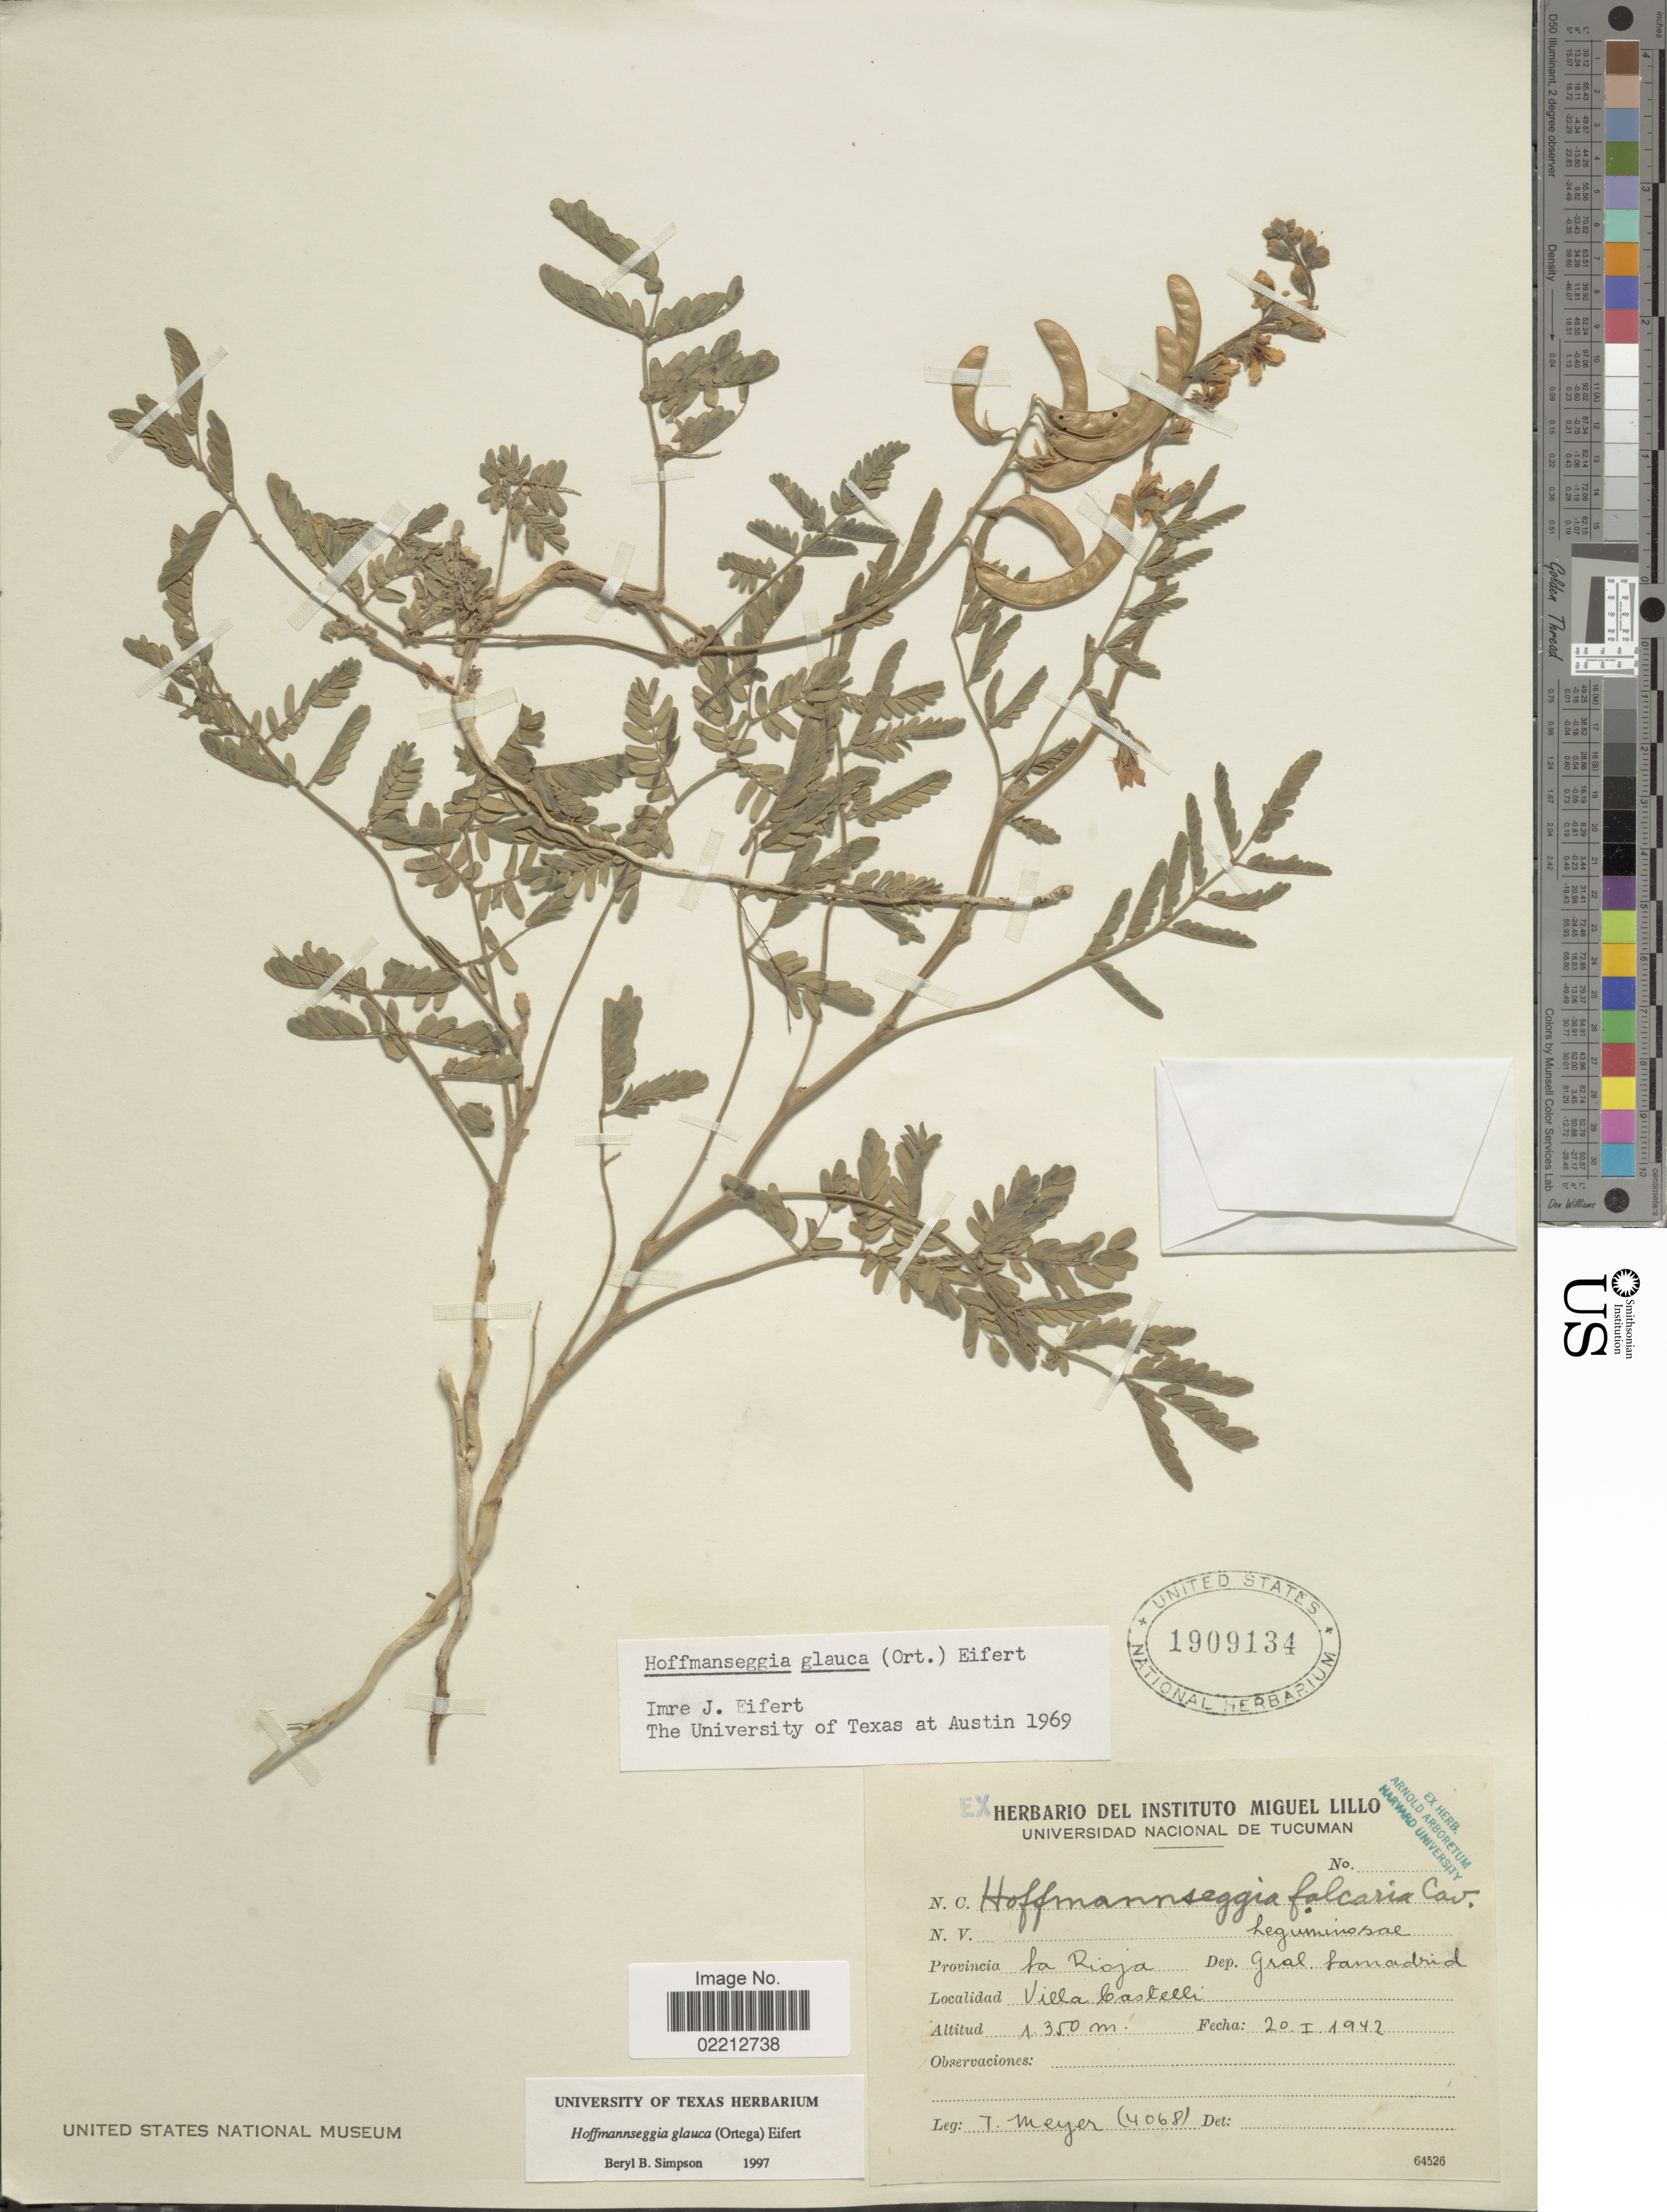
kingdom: Plantae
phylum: Tracheophyta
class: Magnoliopsida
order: Fabales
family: Fabaceae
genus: Hoffmannseggia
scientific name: Hoffmannseggia glauca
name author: (Ortega) Eifert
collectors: T. Meyer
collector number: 4068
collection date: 1942-01-20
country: Argentina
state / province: La Rioja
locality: Dep. Gral. Lamadrid, Villa Castelli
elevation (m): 1350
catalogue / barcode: US 1909134